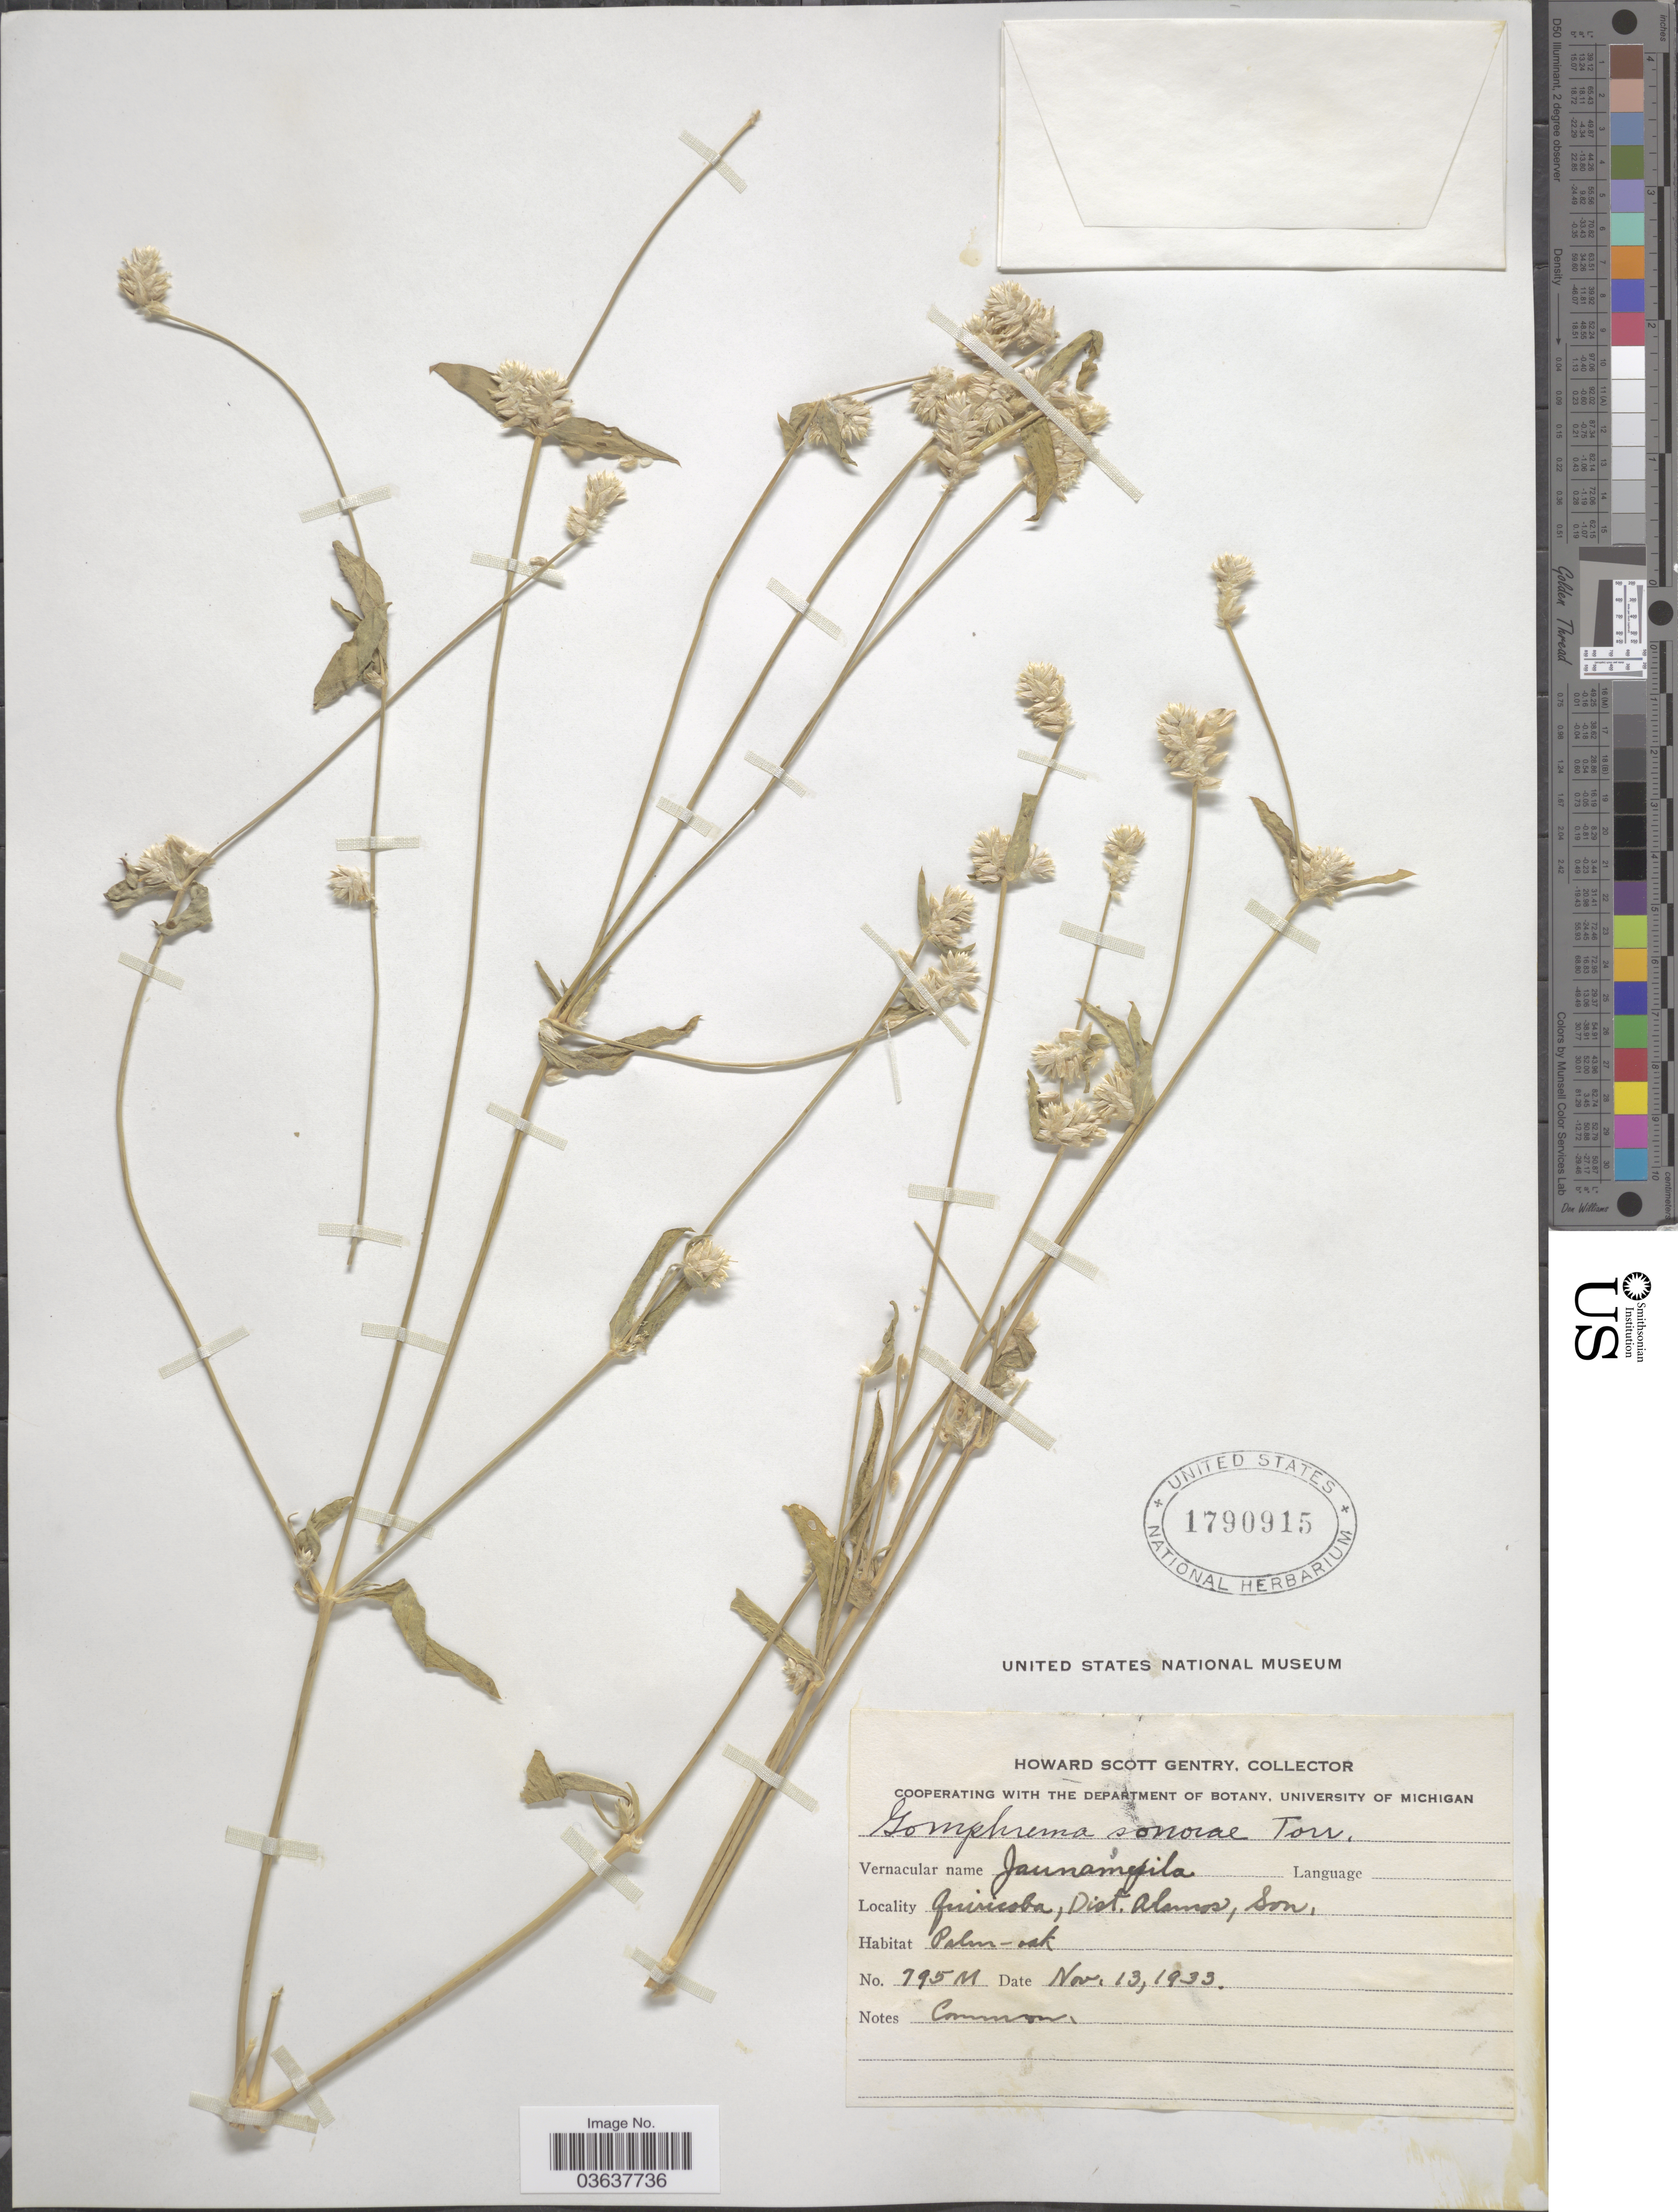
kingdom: Plantae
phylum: Tracheophyta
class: Magnoliopsida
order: Caryophyllales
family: Amaranthaceae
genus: Gomphrena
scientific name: Gomphrena sonorae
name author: Torr. in Emory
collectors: H. S. Gentry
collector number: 795M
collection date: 1933-11-13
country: Mexico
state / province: Sonora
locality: Juiricoba, Dist. Alamos.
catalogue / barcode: US 1790915